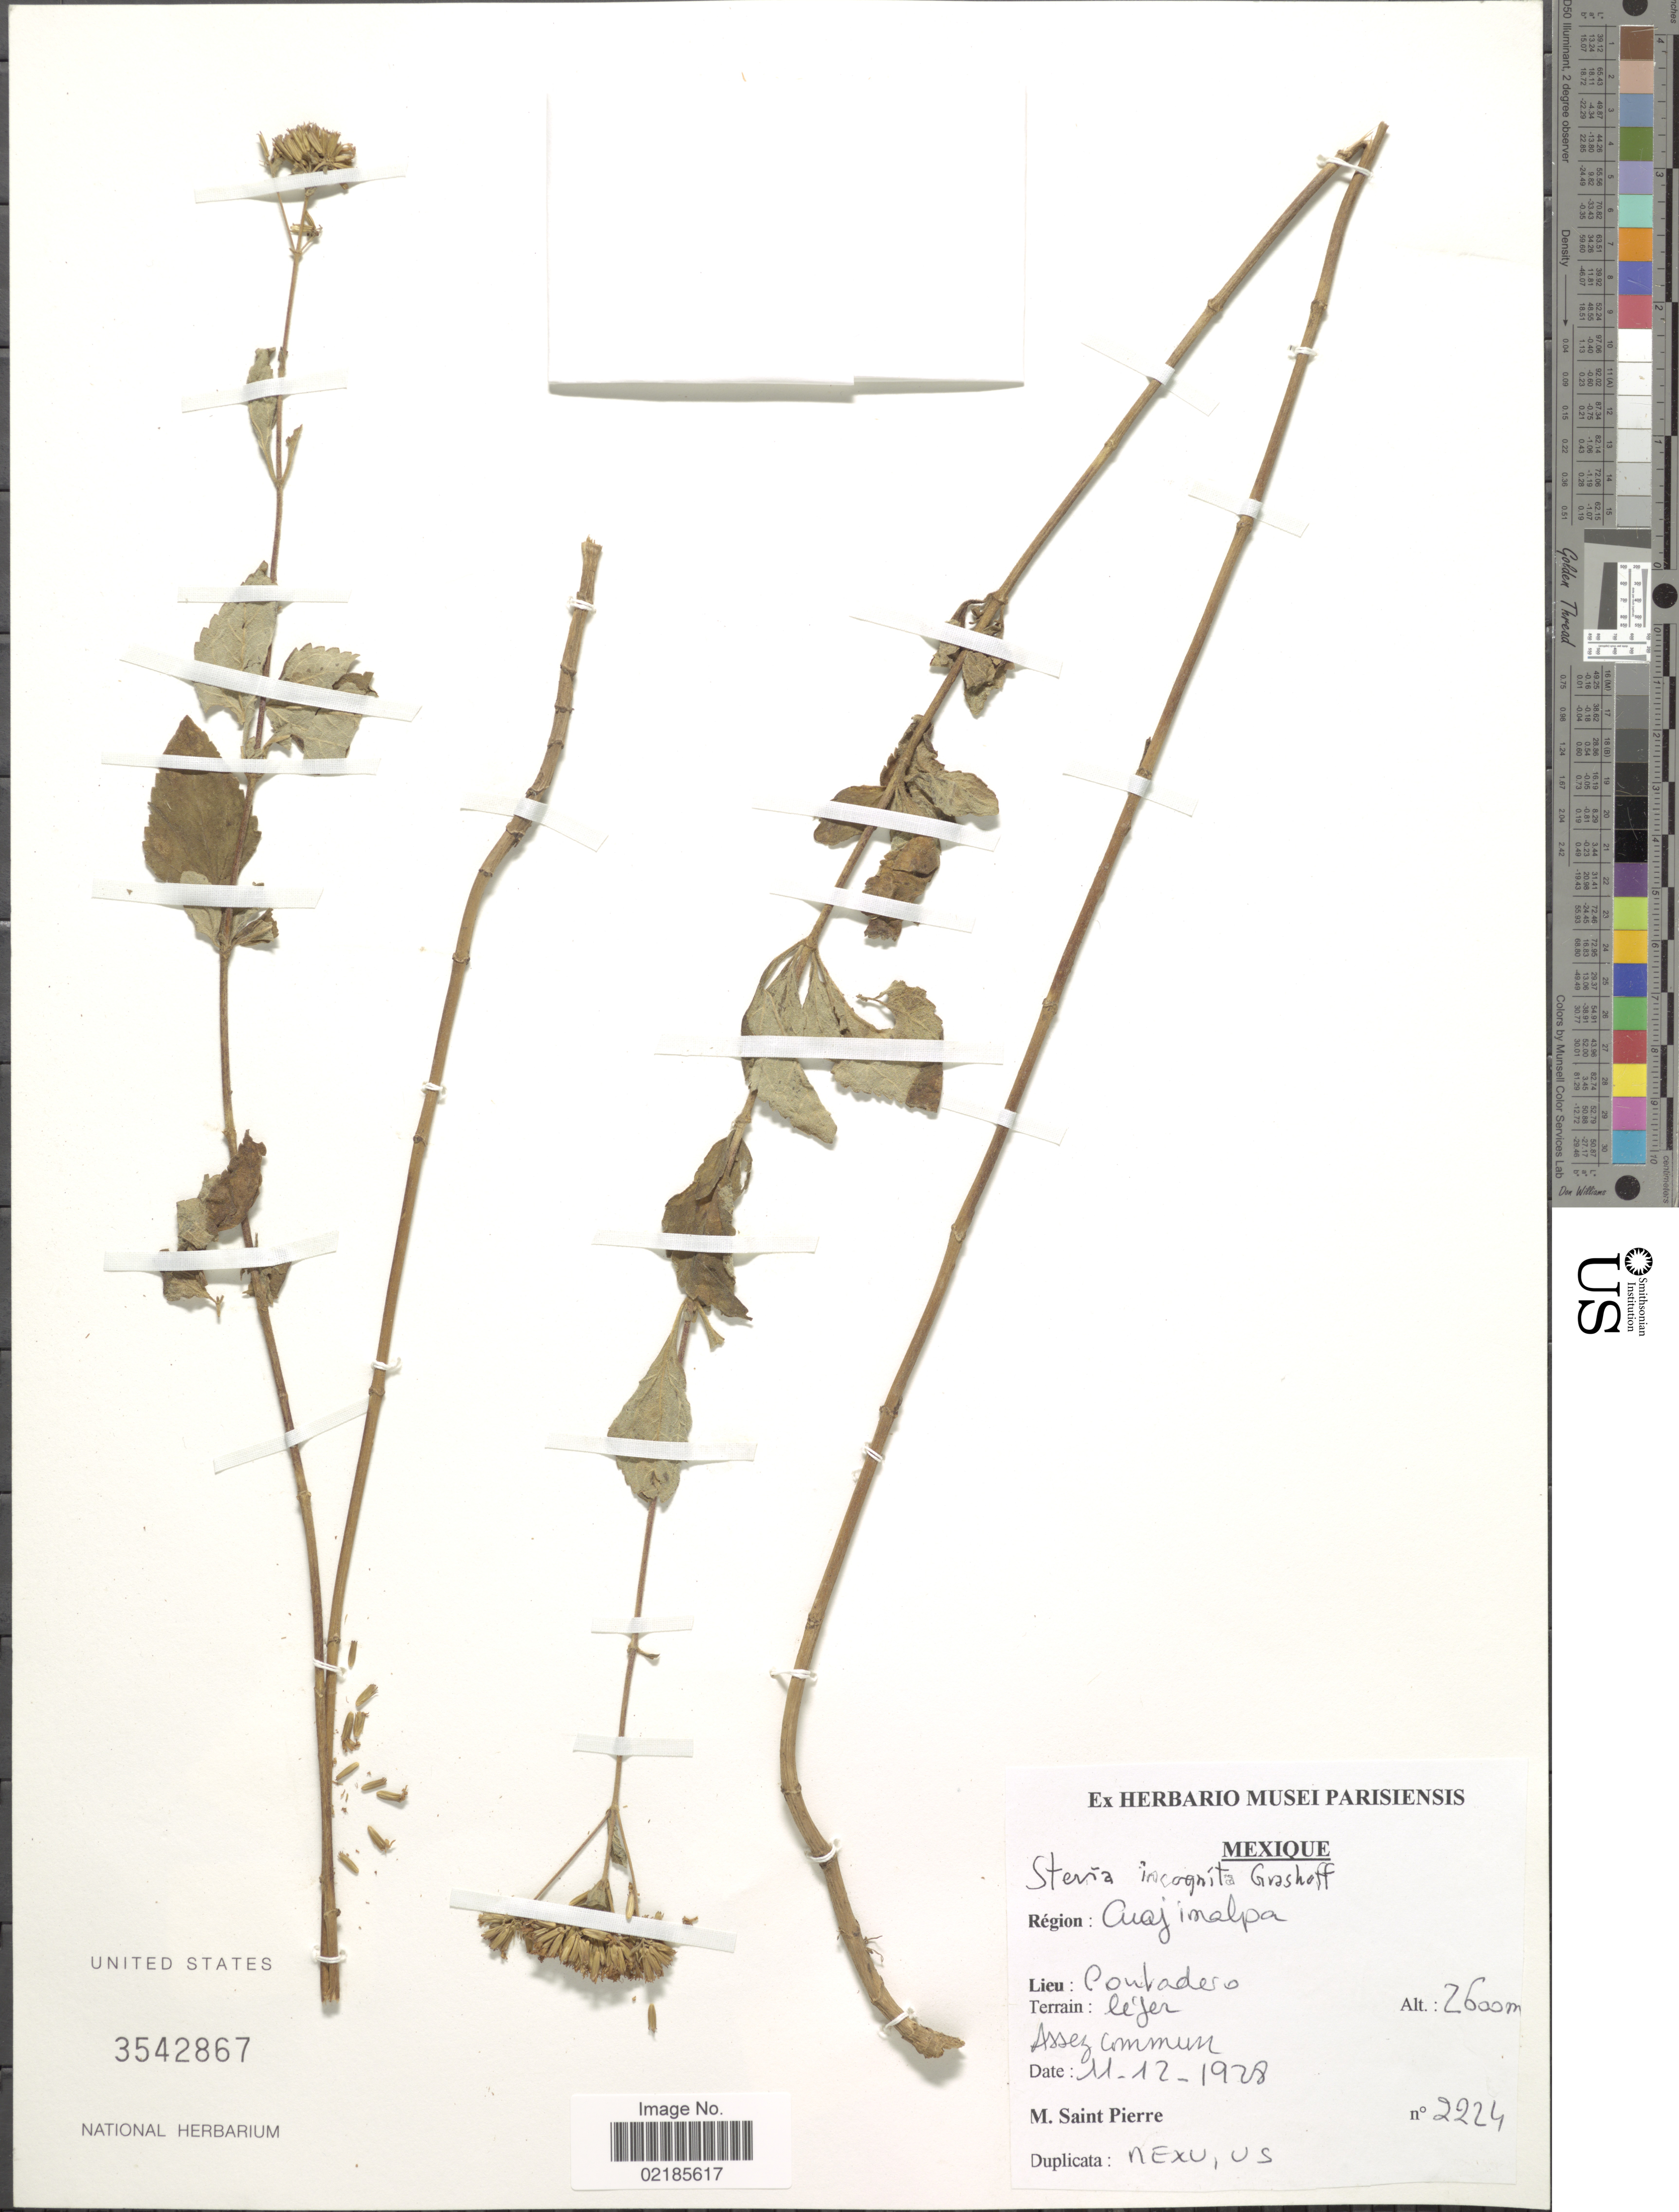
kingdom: Plantae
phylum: Tracheophyta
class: Magnoliopsida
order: Asterales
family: Asteraceae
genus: Stevia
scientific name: Stevia incognita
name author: Grashoff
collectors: M. Saint-Pierre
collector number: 2224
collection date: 1928-12-11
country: Mexico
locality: Region Cuajimalpa, Contadero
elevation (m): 2600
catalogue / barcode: US 3542867